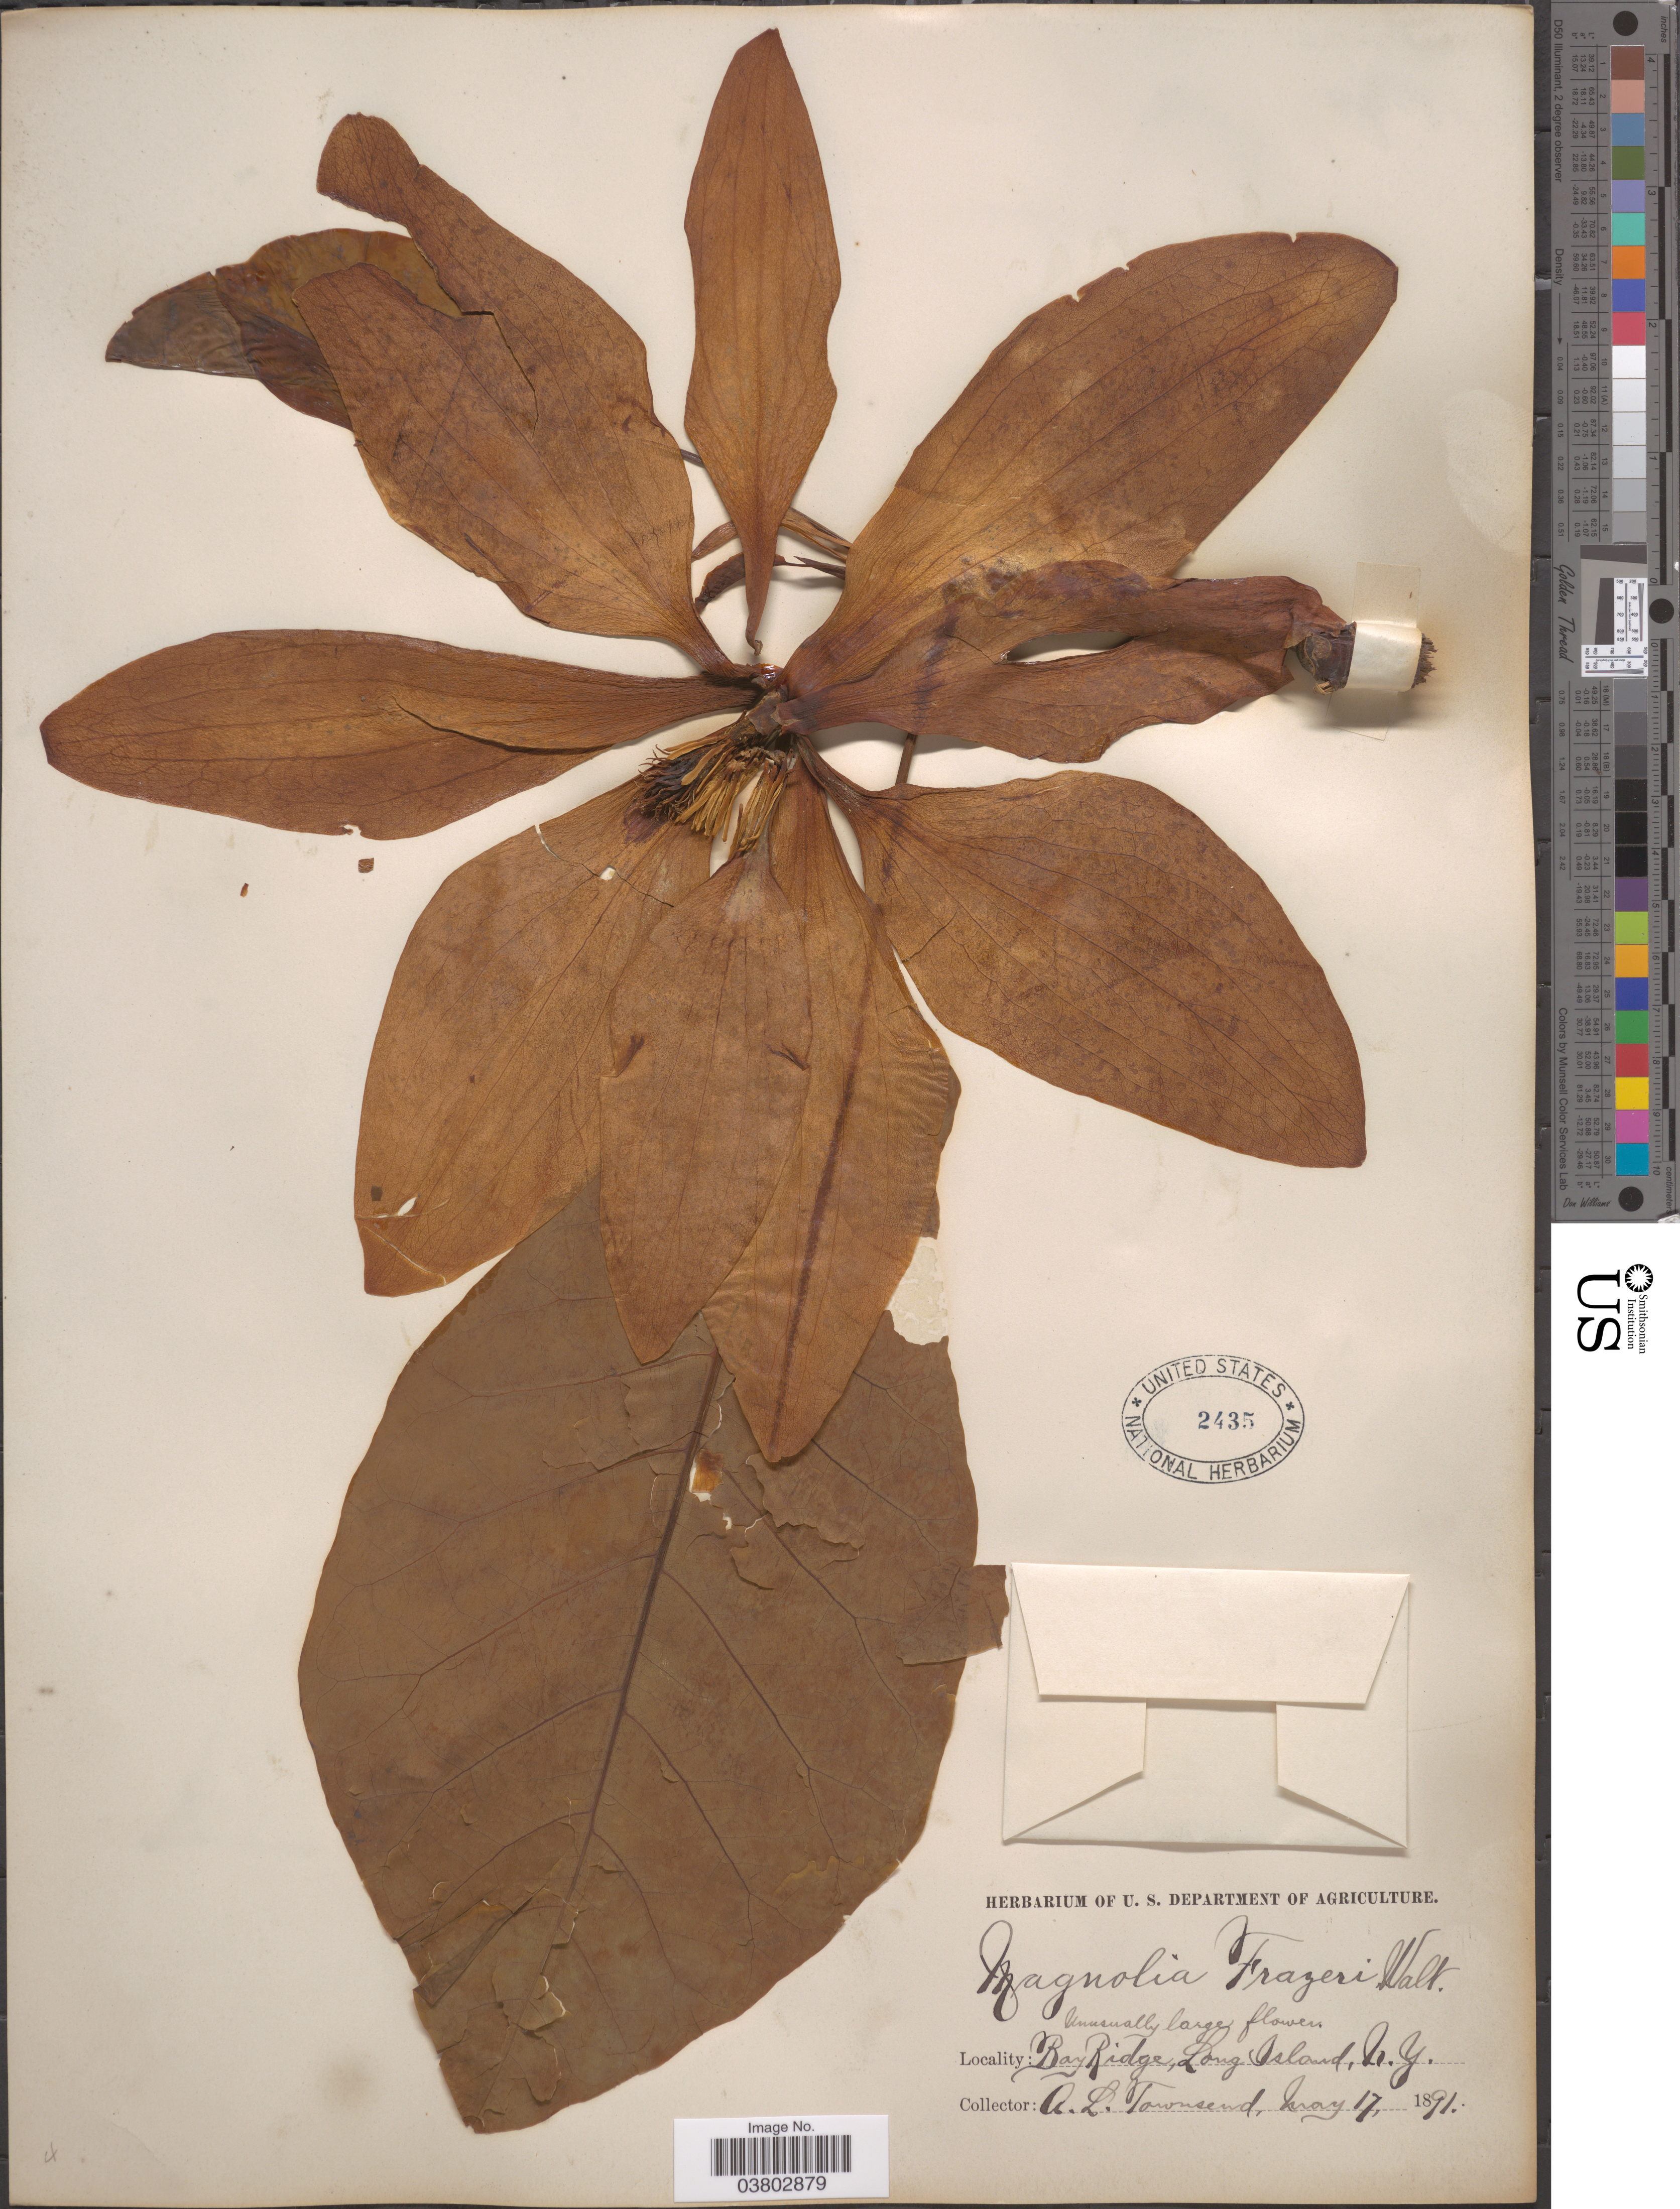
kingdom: Plantae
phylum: Tracheophyta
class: Magnoliopsida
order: Magnoliales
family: Magnoliaceae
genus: Magnolia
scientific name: Magnolia fraseri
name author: Walter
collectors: A. Townsend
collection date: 1891-05-17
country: United States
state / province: New York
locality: Bay Ridge, Long Island.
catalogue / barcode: US 2435